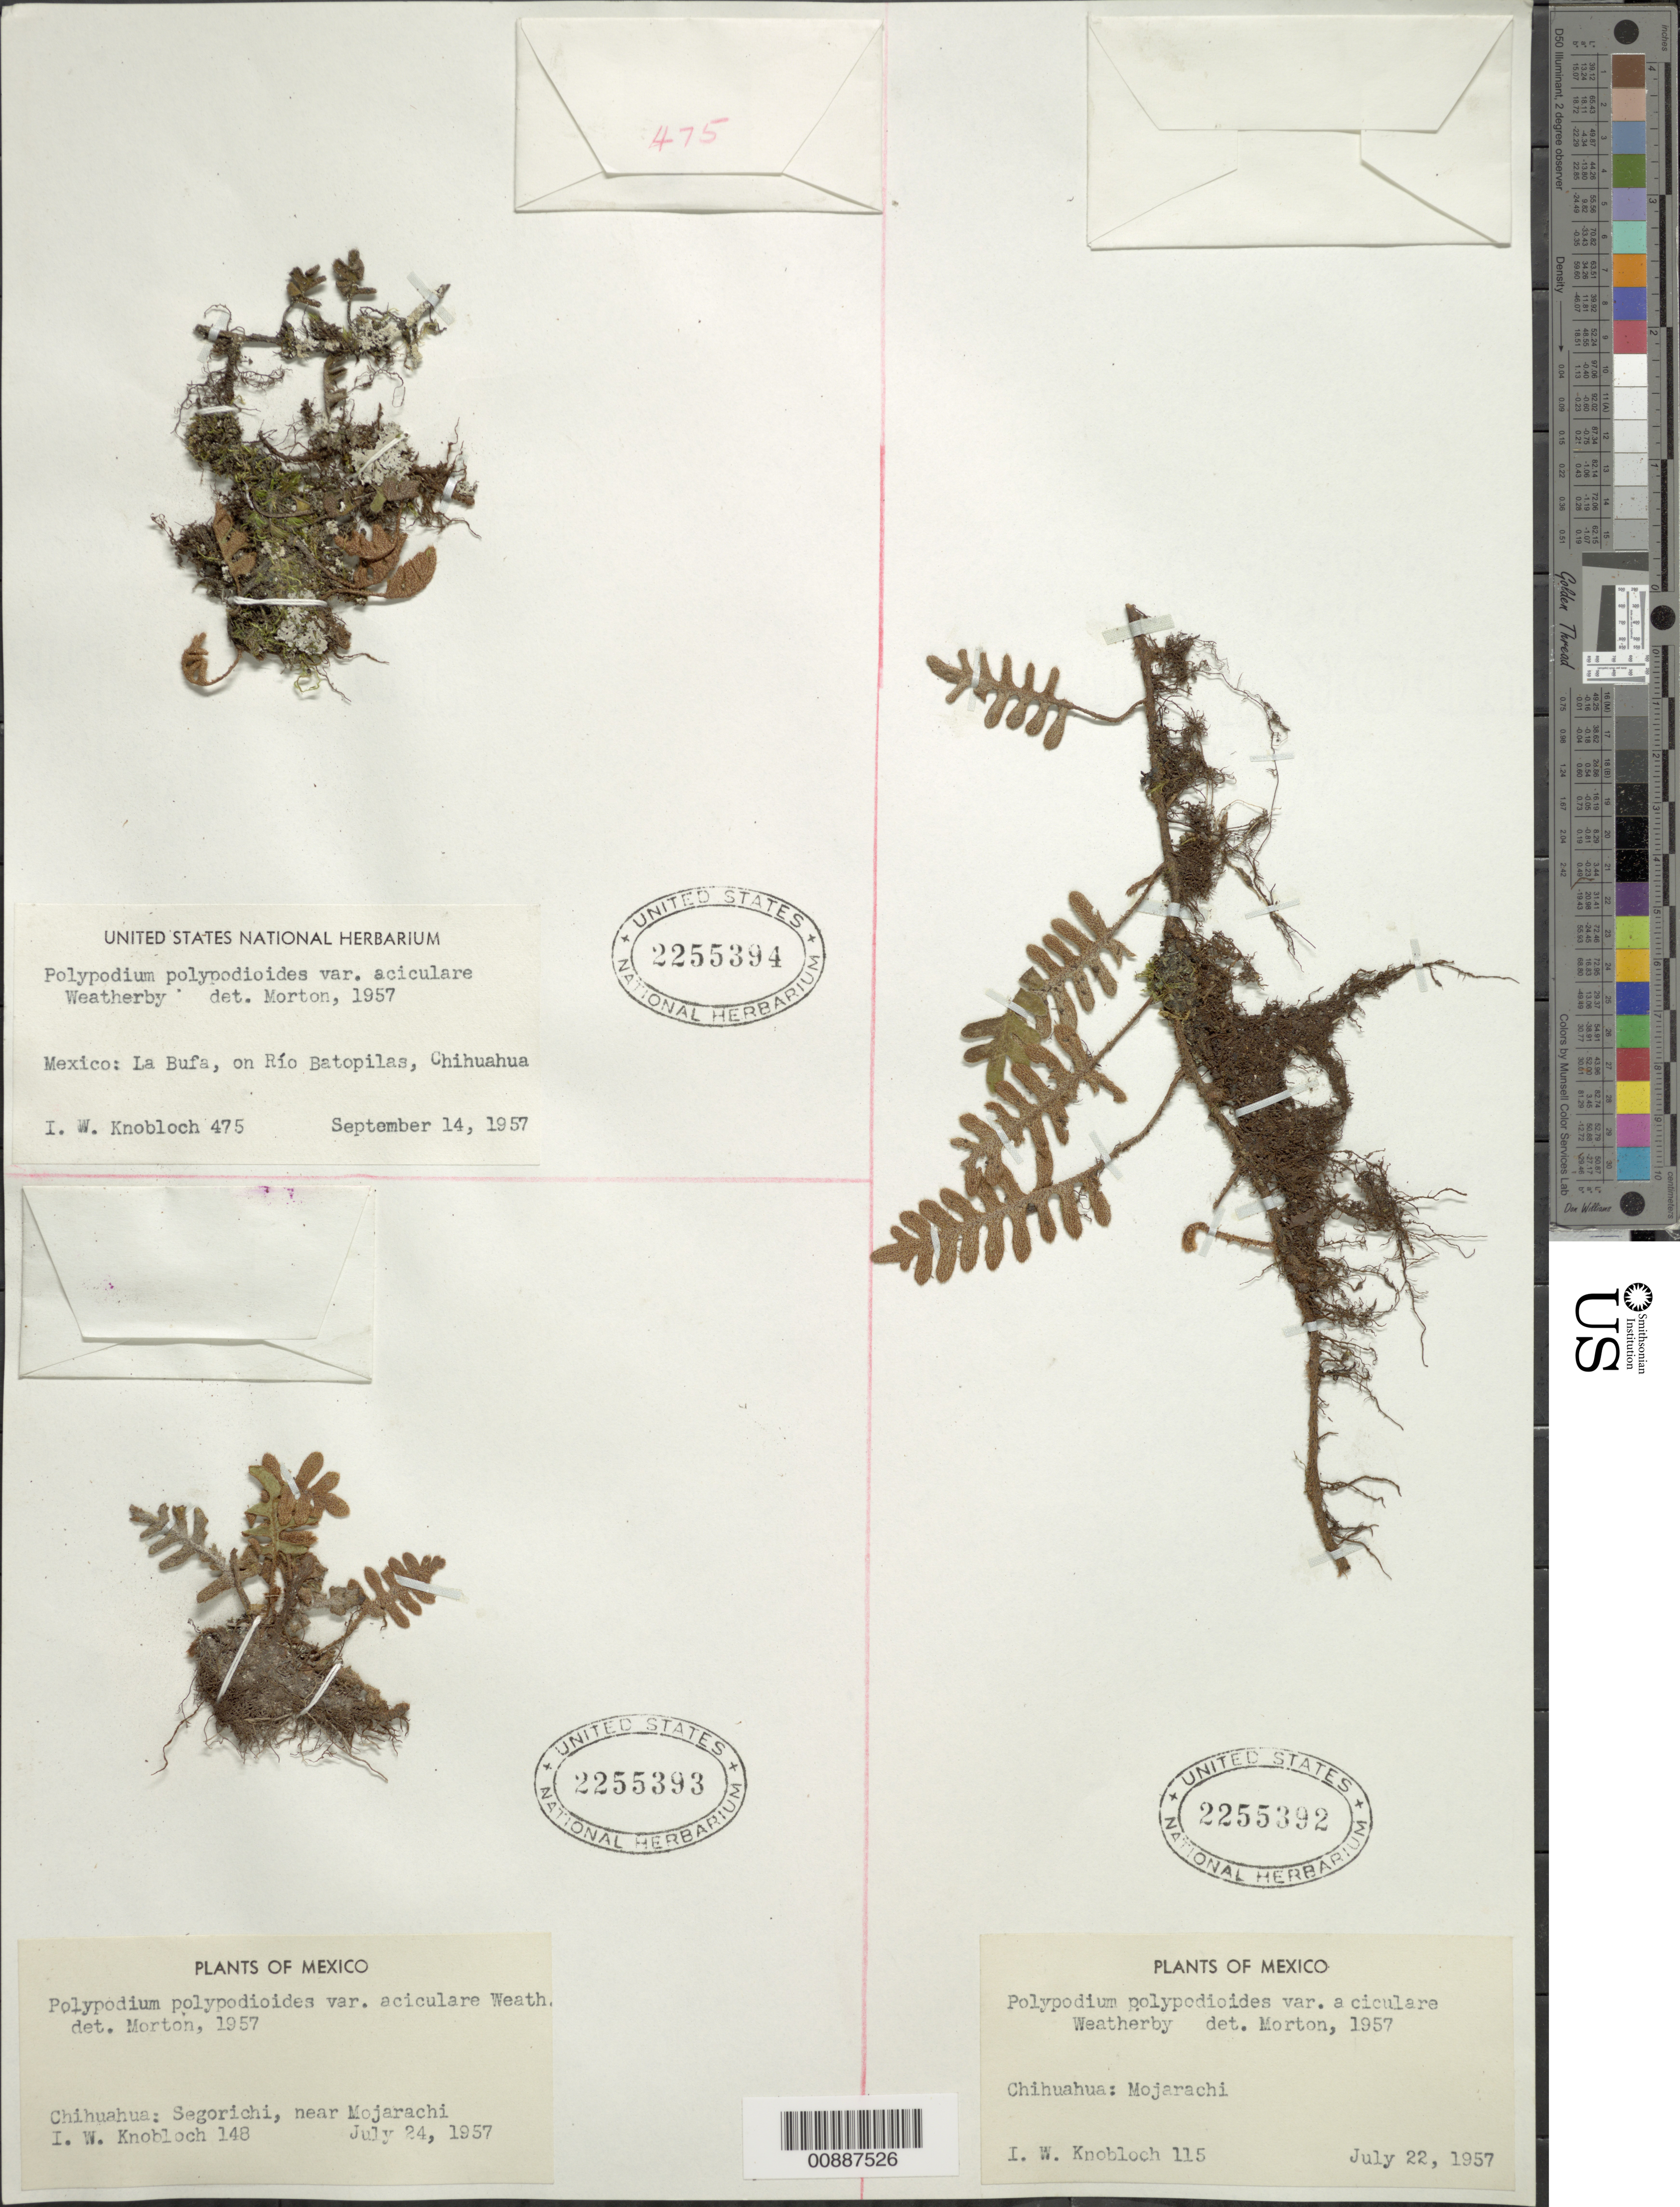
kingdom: Plantae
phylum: Tracheophyta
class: Polypodiopsida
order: Polypodiales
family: Polypodiaceae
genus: Pleopeltis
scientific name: Pleopeltis polypodioides var. acicularis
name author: (Weath.) E.G. Andrews & Windham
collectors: I. W. Knobloch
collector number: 148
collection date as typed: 24 Jul 1957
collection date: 1957-07-24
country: Mexico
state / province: Chihuahua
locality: Segorichi, near Mojarachi, Chihuahua.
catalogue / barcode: US 2255393-2